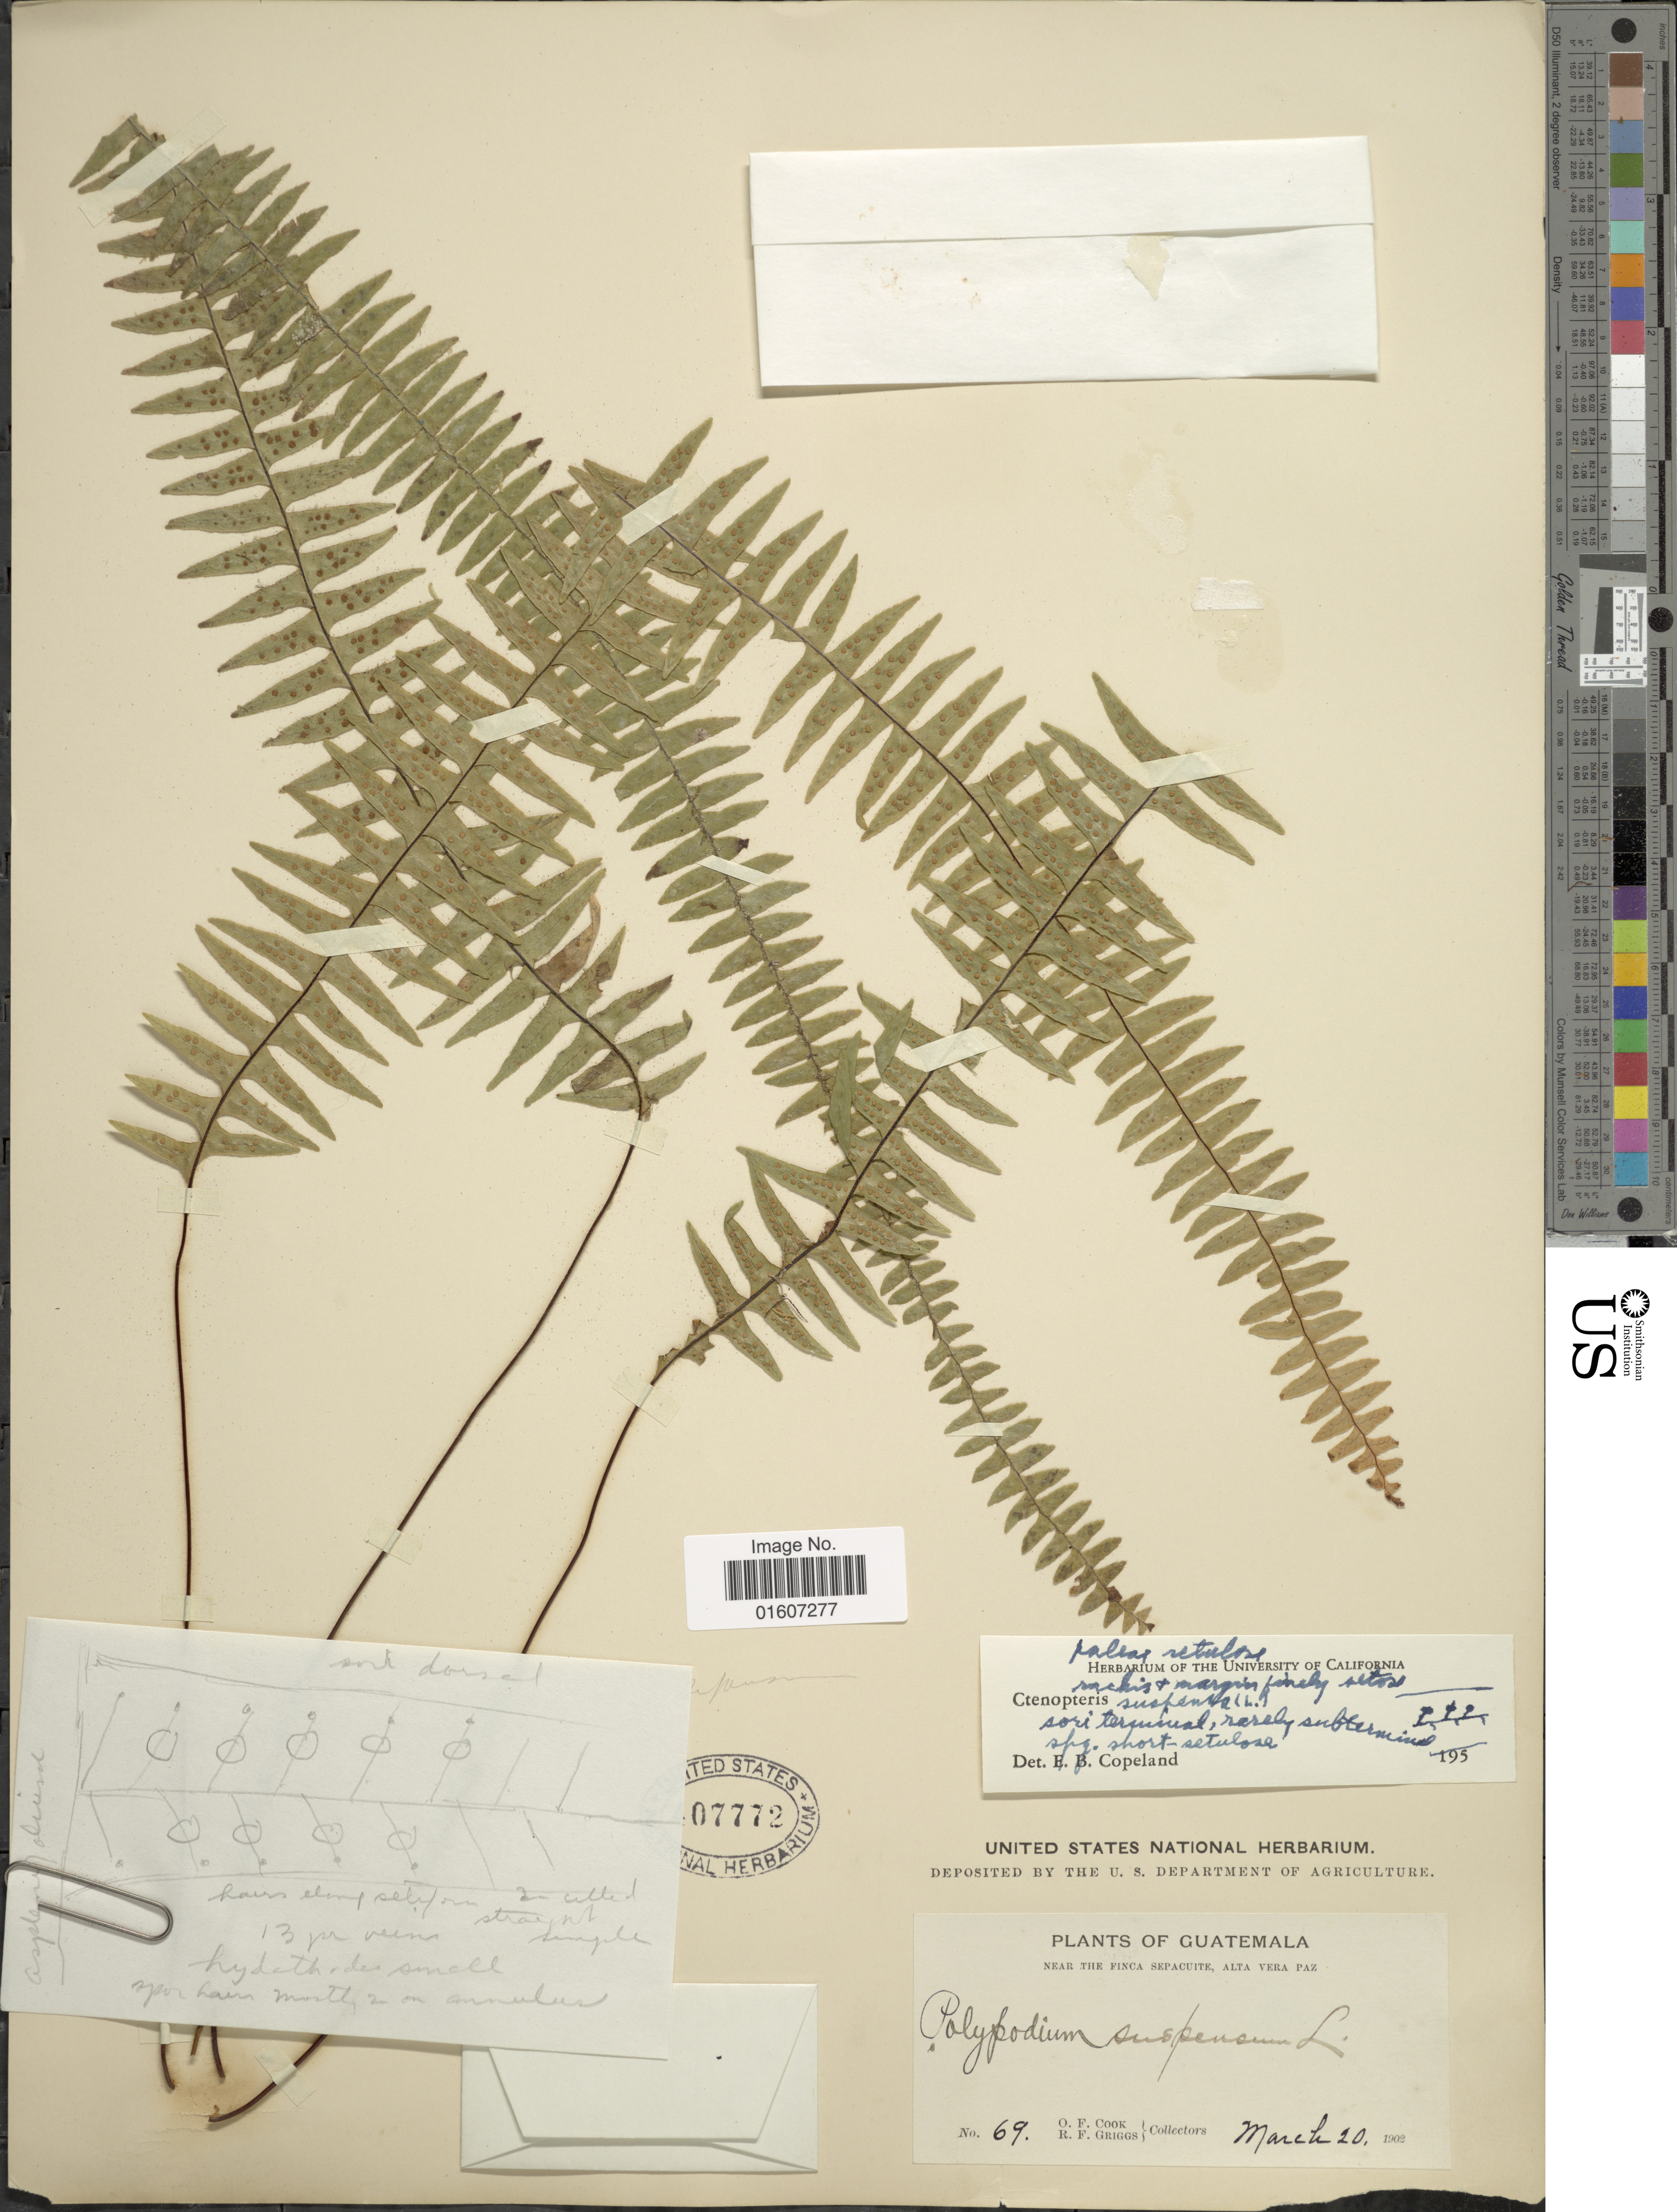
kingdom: Plantae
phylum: Tracheophyta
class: Polypodiopsida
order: Polypodiales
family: Polypodiaceae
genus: Terpsichore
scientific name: Terpsichore asplenifolia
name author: (L.) A.R. Sm.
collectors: O. F. Cook & R. F. Griggs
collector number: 69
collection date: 1902-03-20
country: Guatemala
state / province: Alta Verapaz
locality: Near the Finca Sepacuite